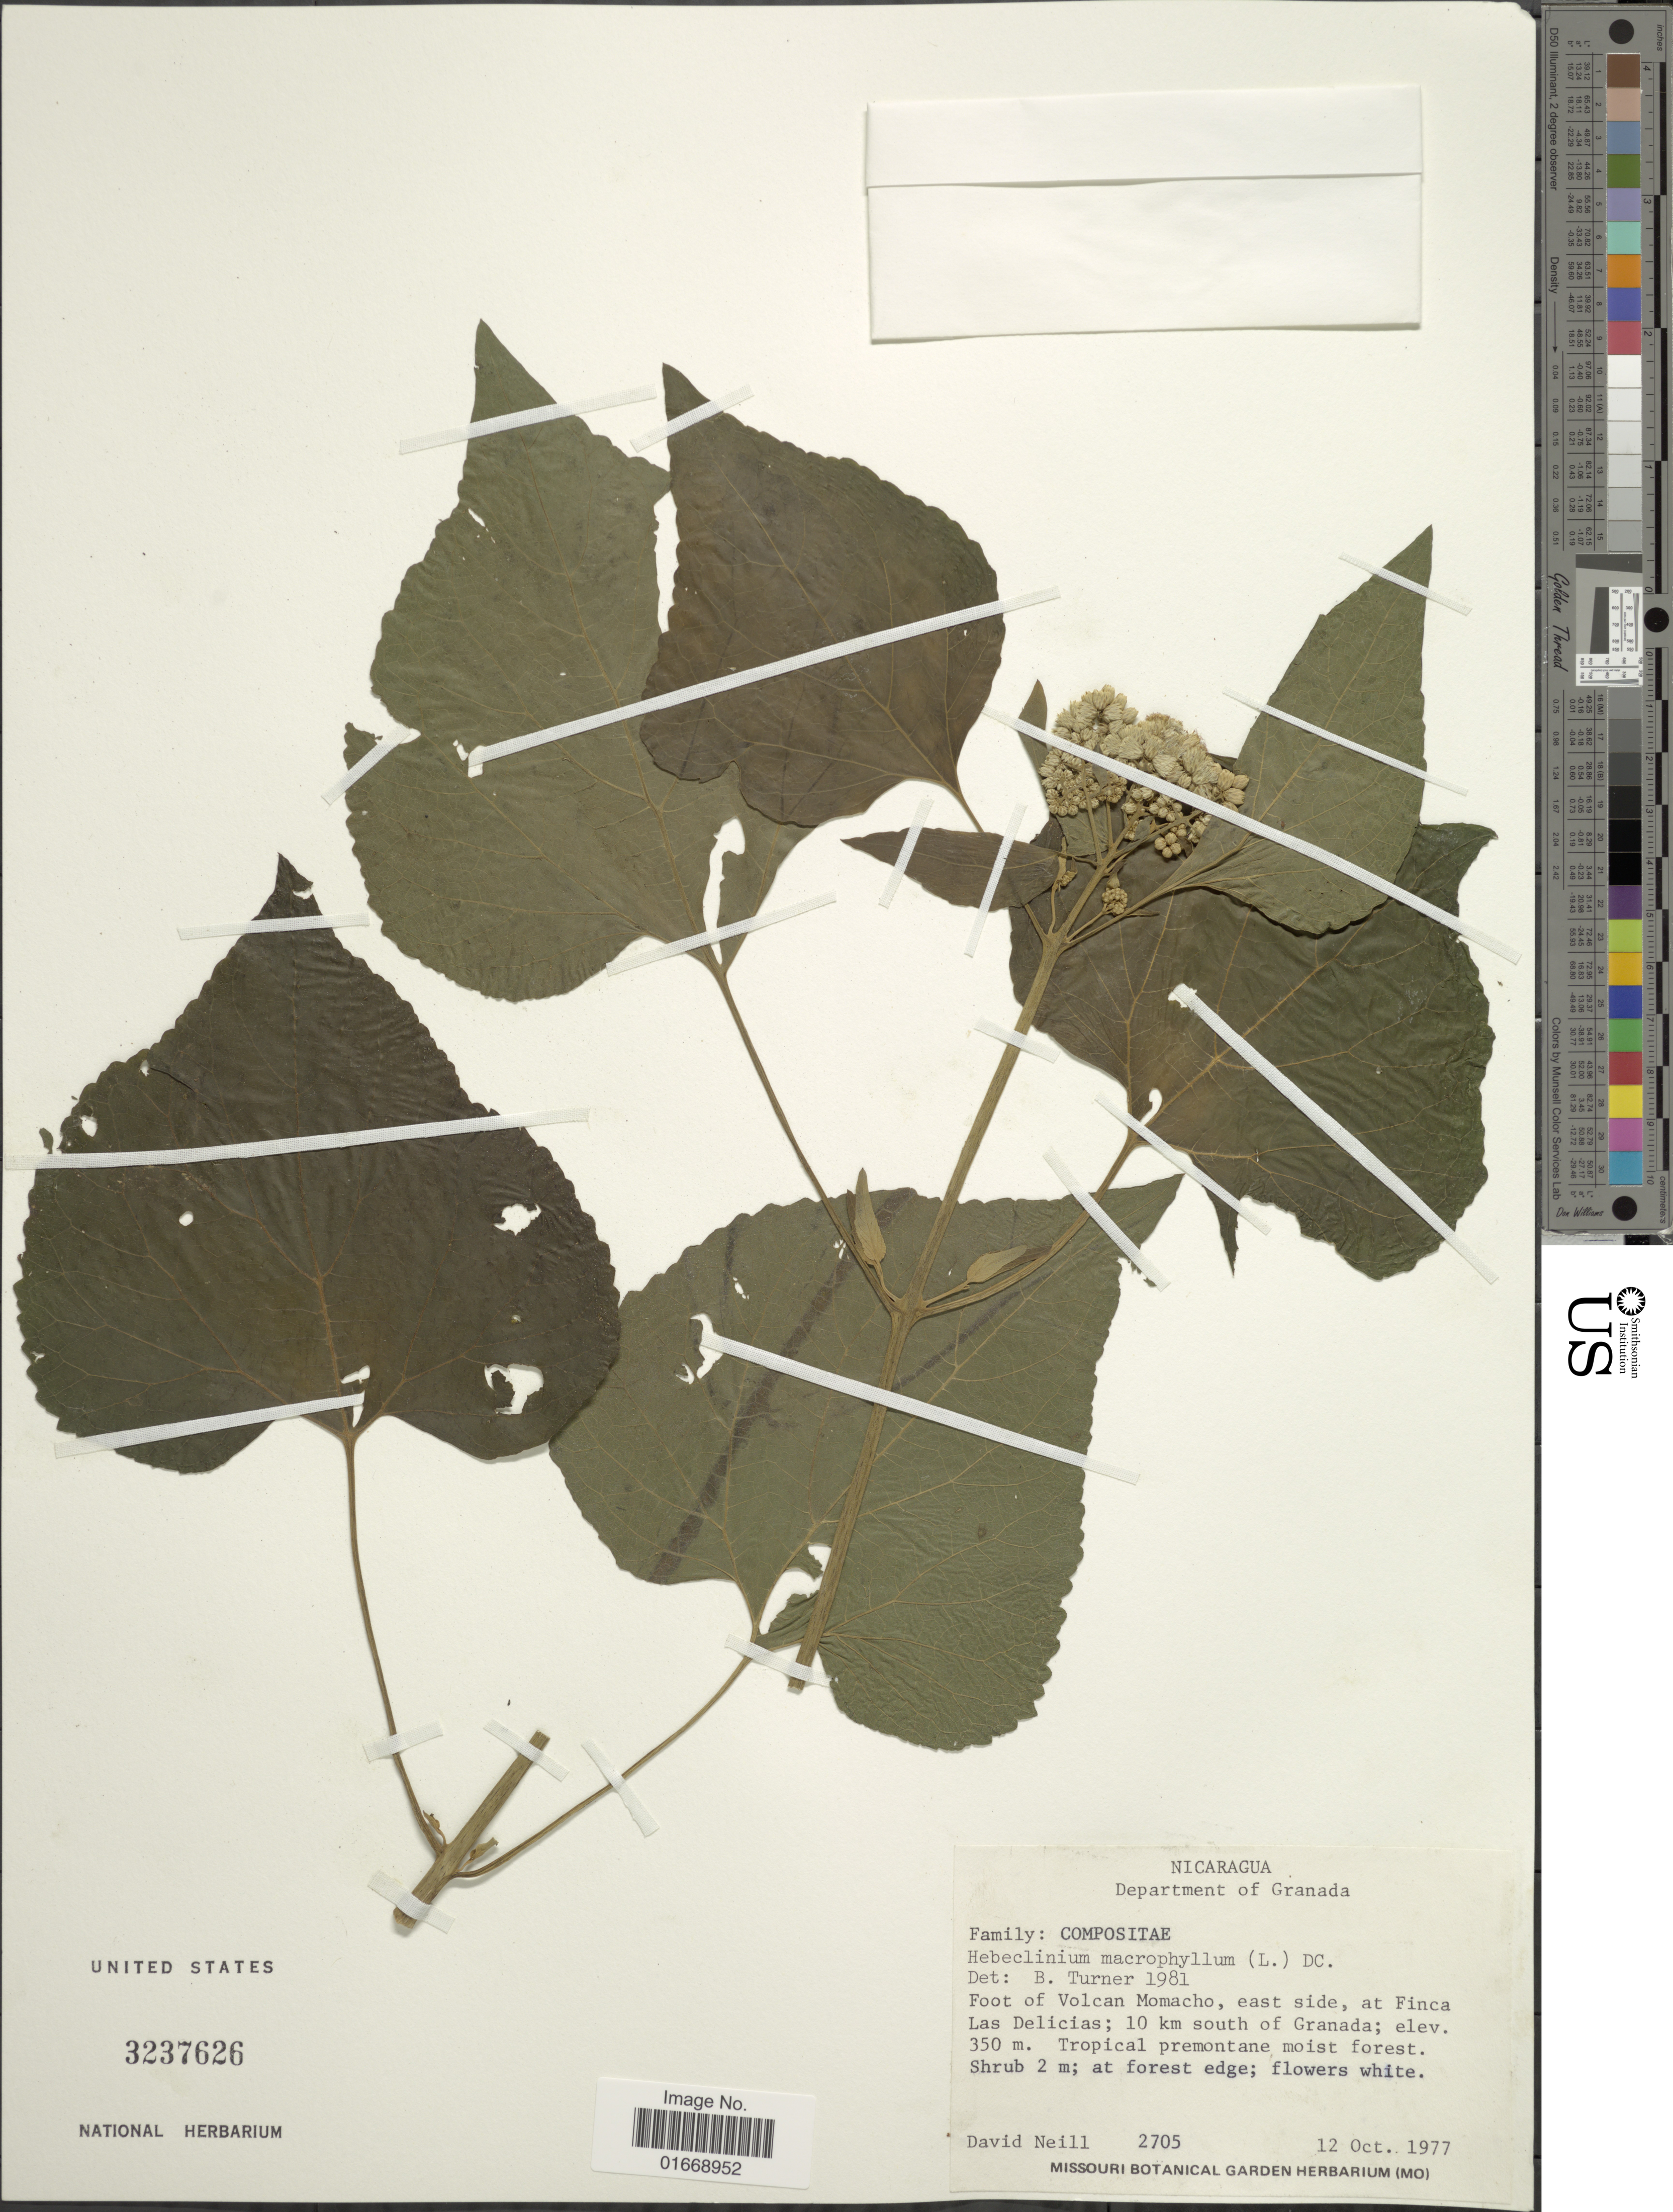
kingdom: Plantae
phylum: Tracheophyta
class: Magnoliopsida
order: Asterales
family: Asteraceae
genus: Hebeclinium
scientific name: Hebeclinium macrophyllum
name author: (L.) DC.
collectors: D. Neill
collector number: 2705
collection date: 1977-10-12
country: Nicaragua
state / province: Granada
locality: Foot of Volcan Momacho, east side, at Finca Las Delicias, 10 km south of Granada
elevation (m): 350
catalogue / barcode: US 3237626